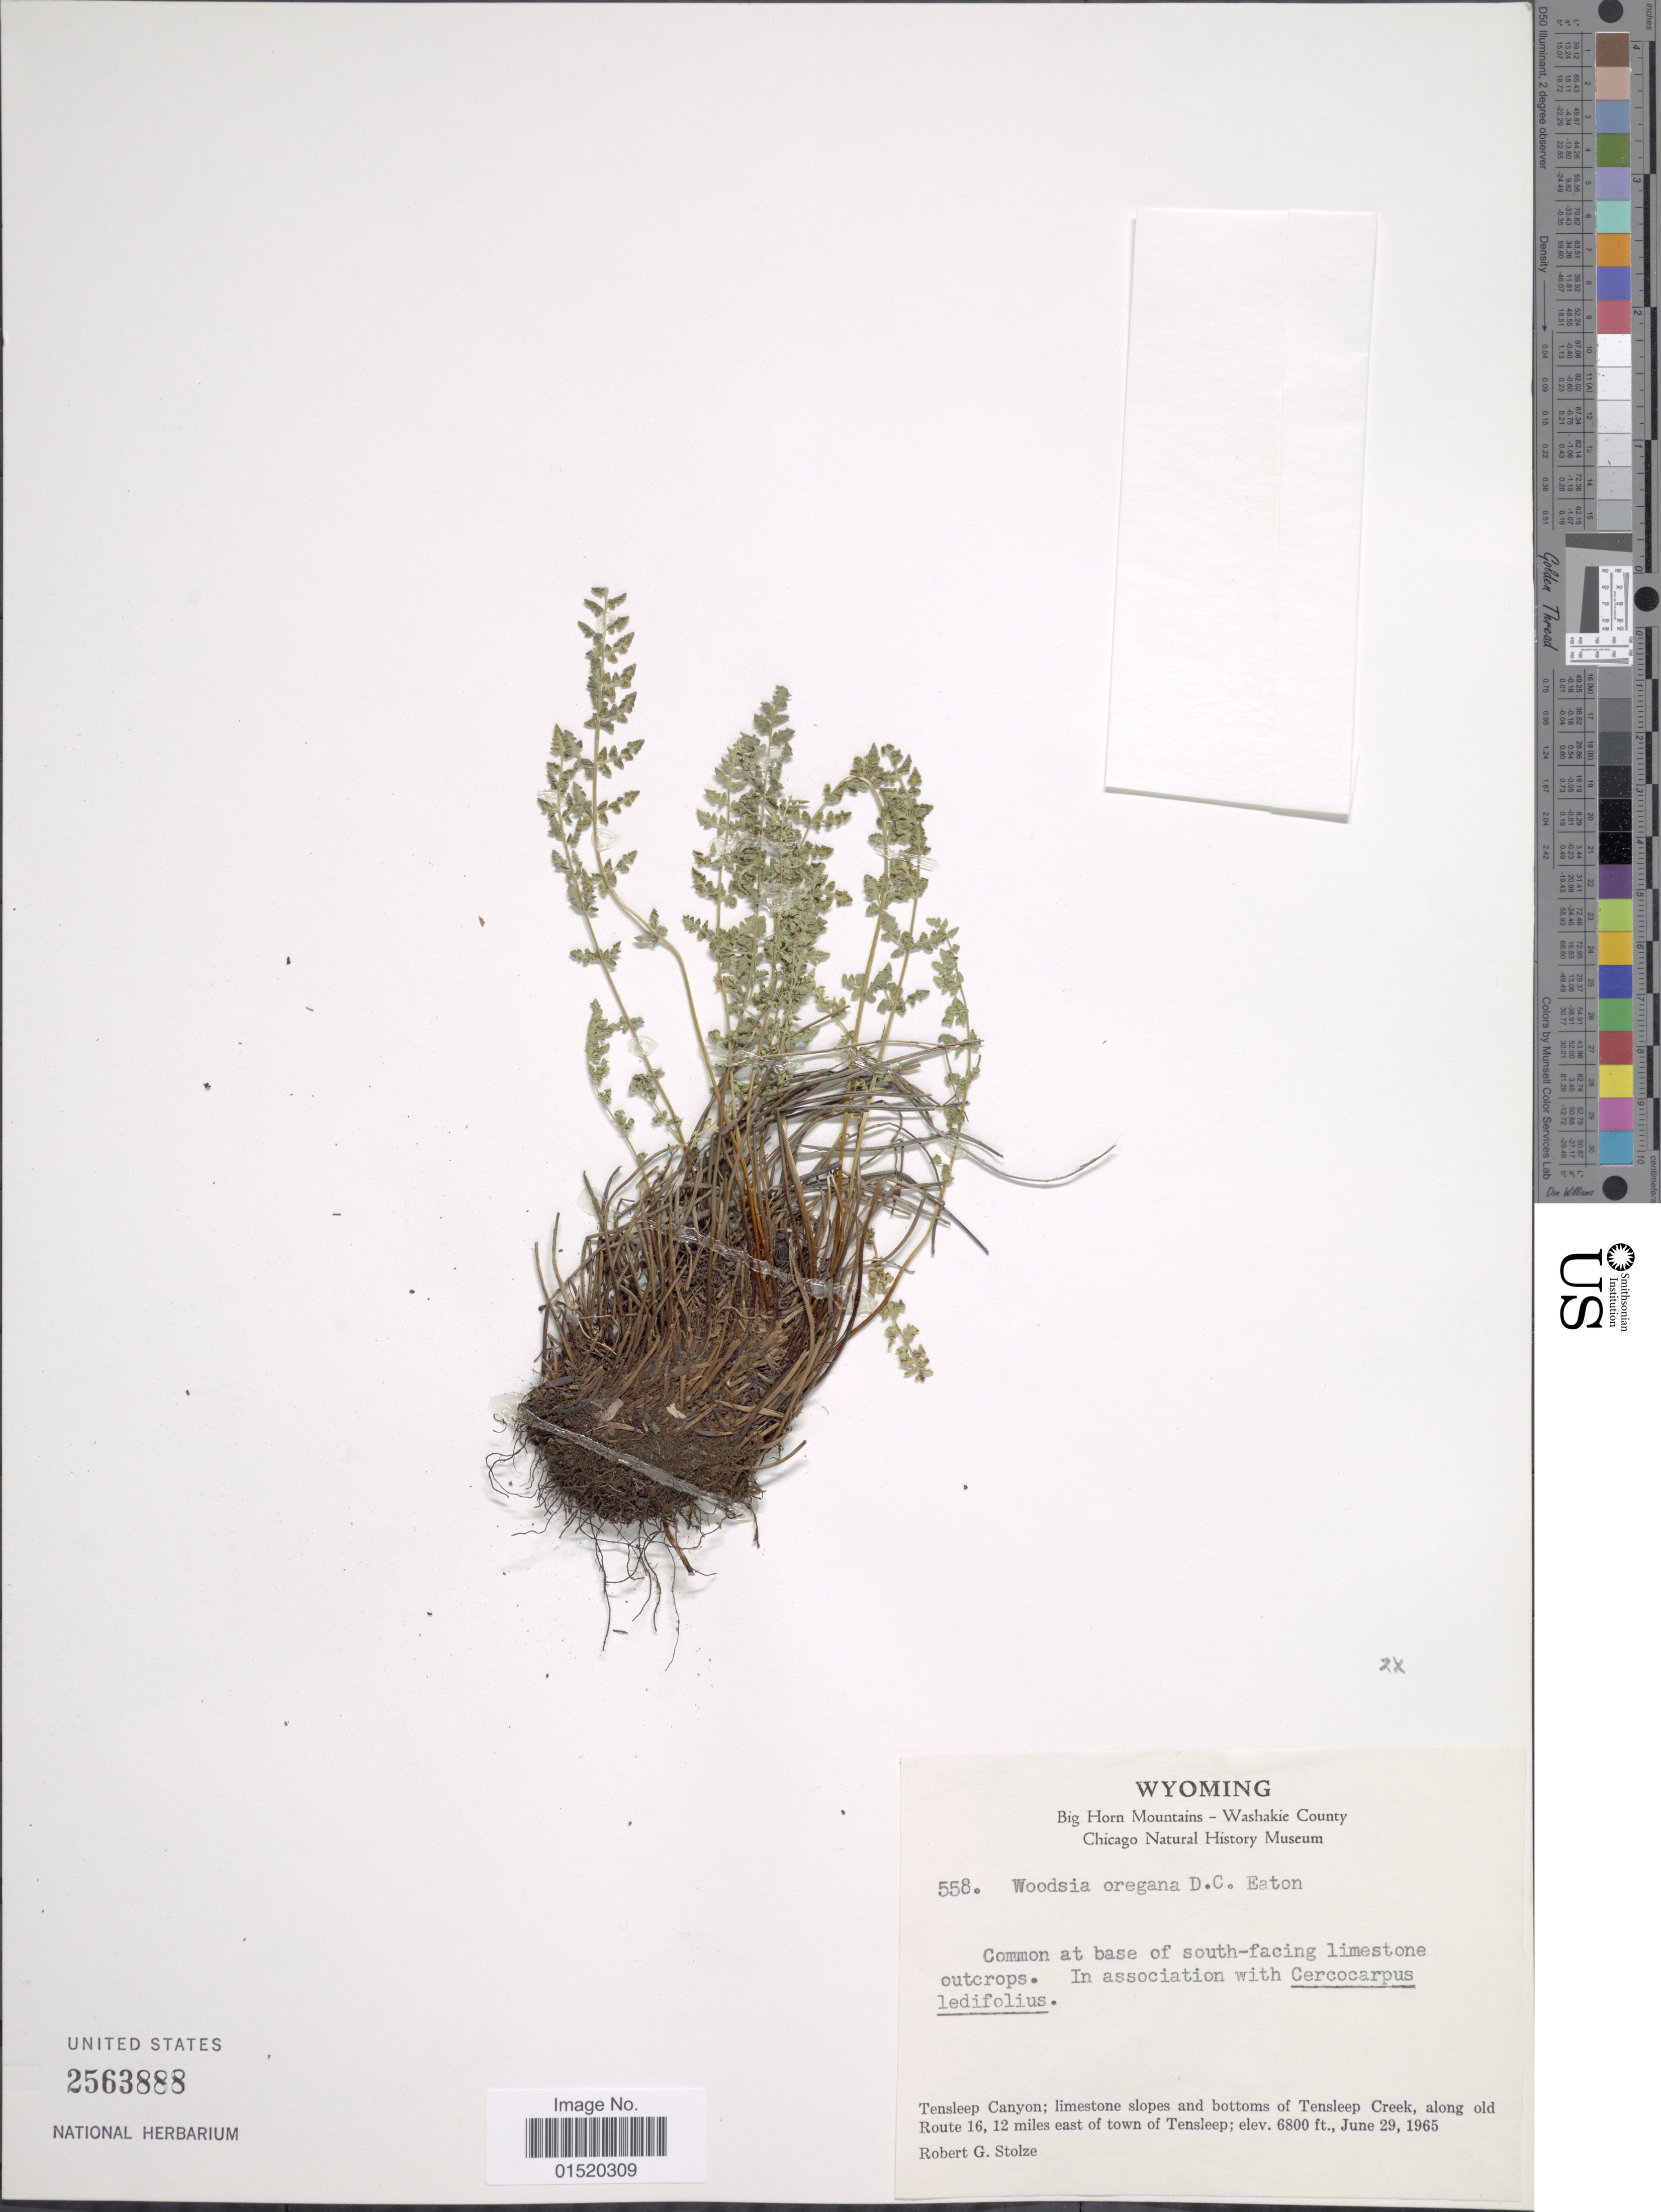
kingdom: Plantae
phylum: Tracheophyta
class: Polypodiopsida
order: Polypodiales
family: Woodsiaceae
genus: Woodsia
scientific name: Woodsia oregana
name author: D.C. Eaton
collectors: R. G. Stolze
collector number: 558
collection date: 1965-06-29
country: United States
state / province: Wyoming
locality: Tensleep Canyon; limestones slopes and bottoms of Tensleep Creek, along old Route 16, 12 miles east of town of tensleep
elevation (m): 2073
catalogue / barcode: US 2563888